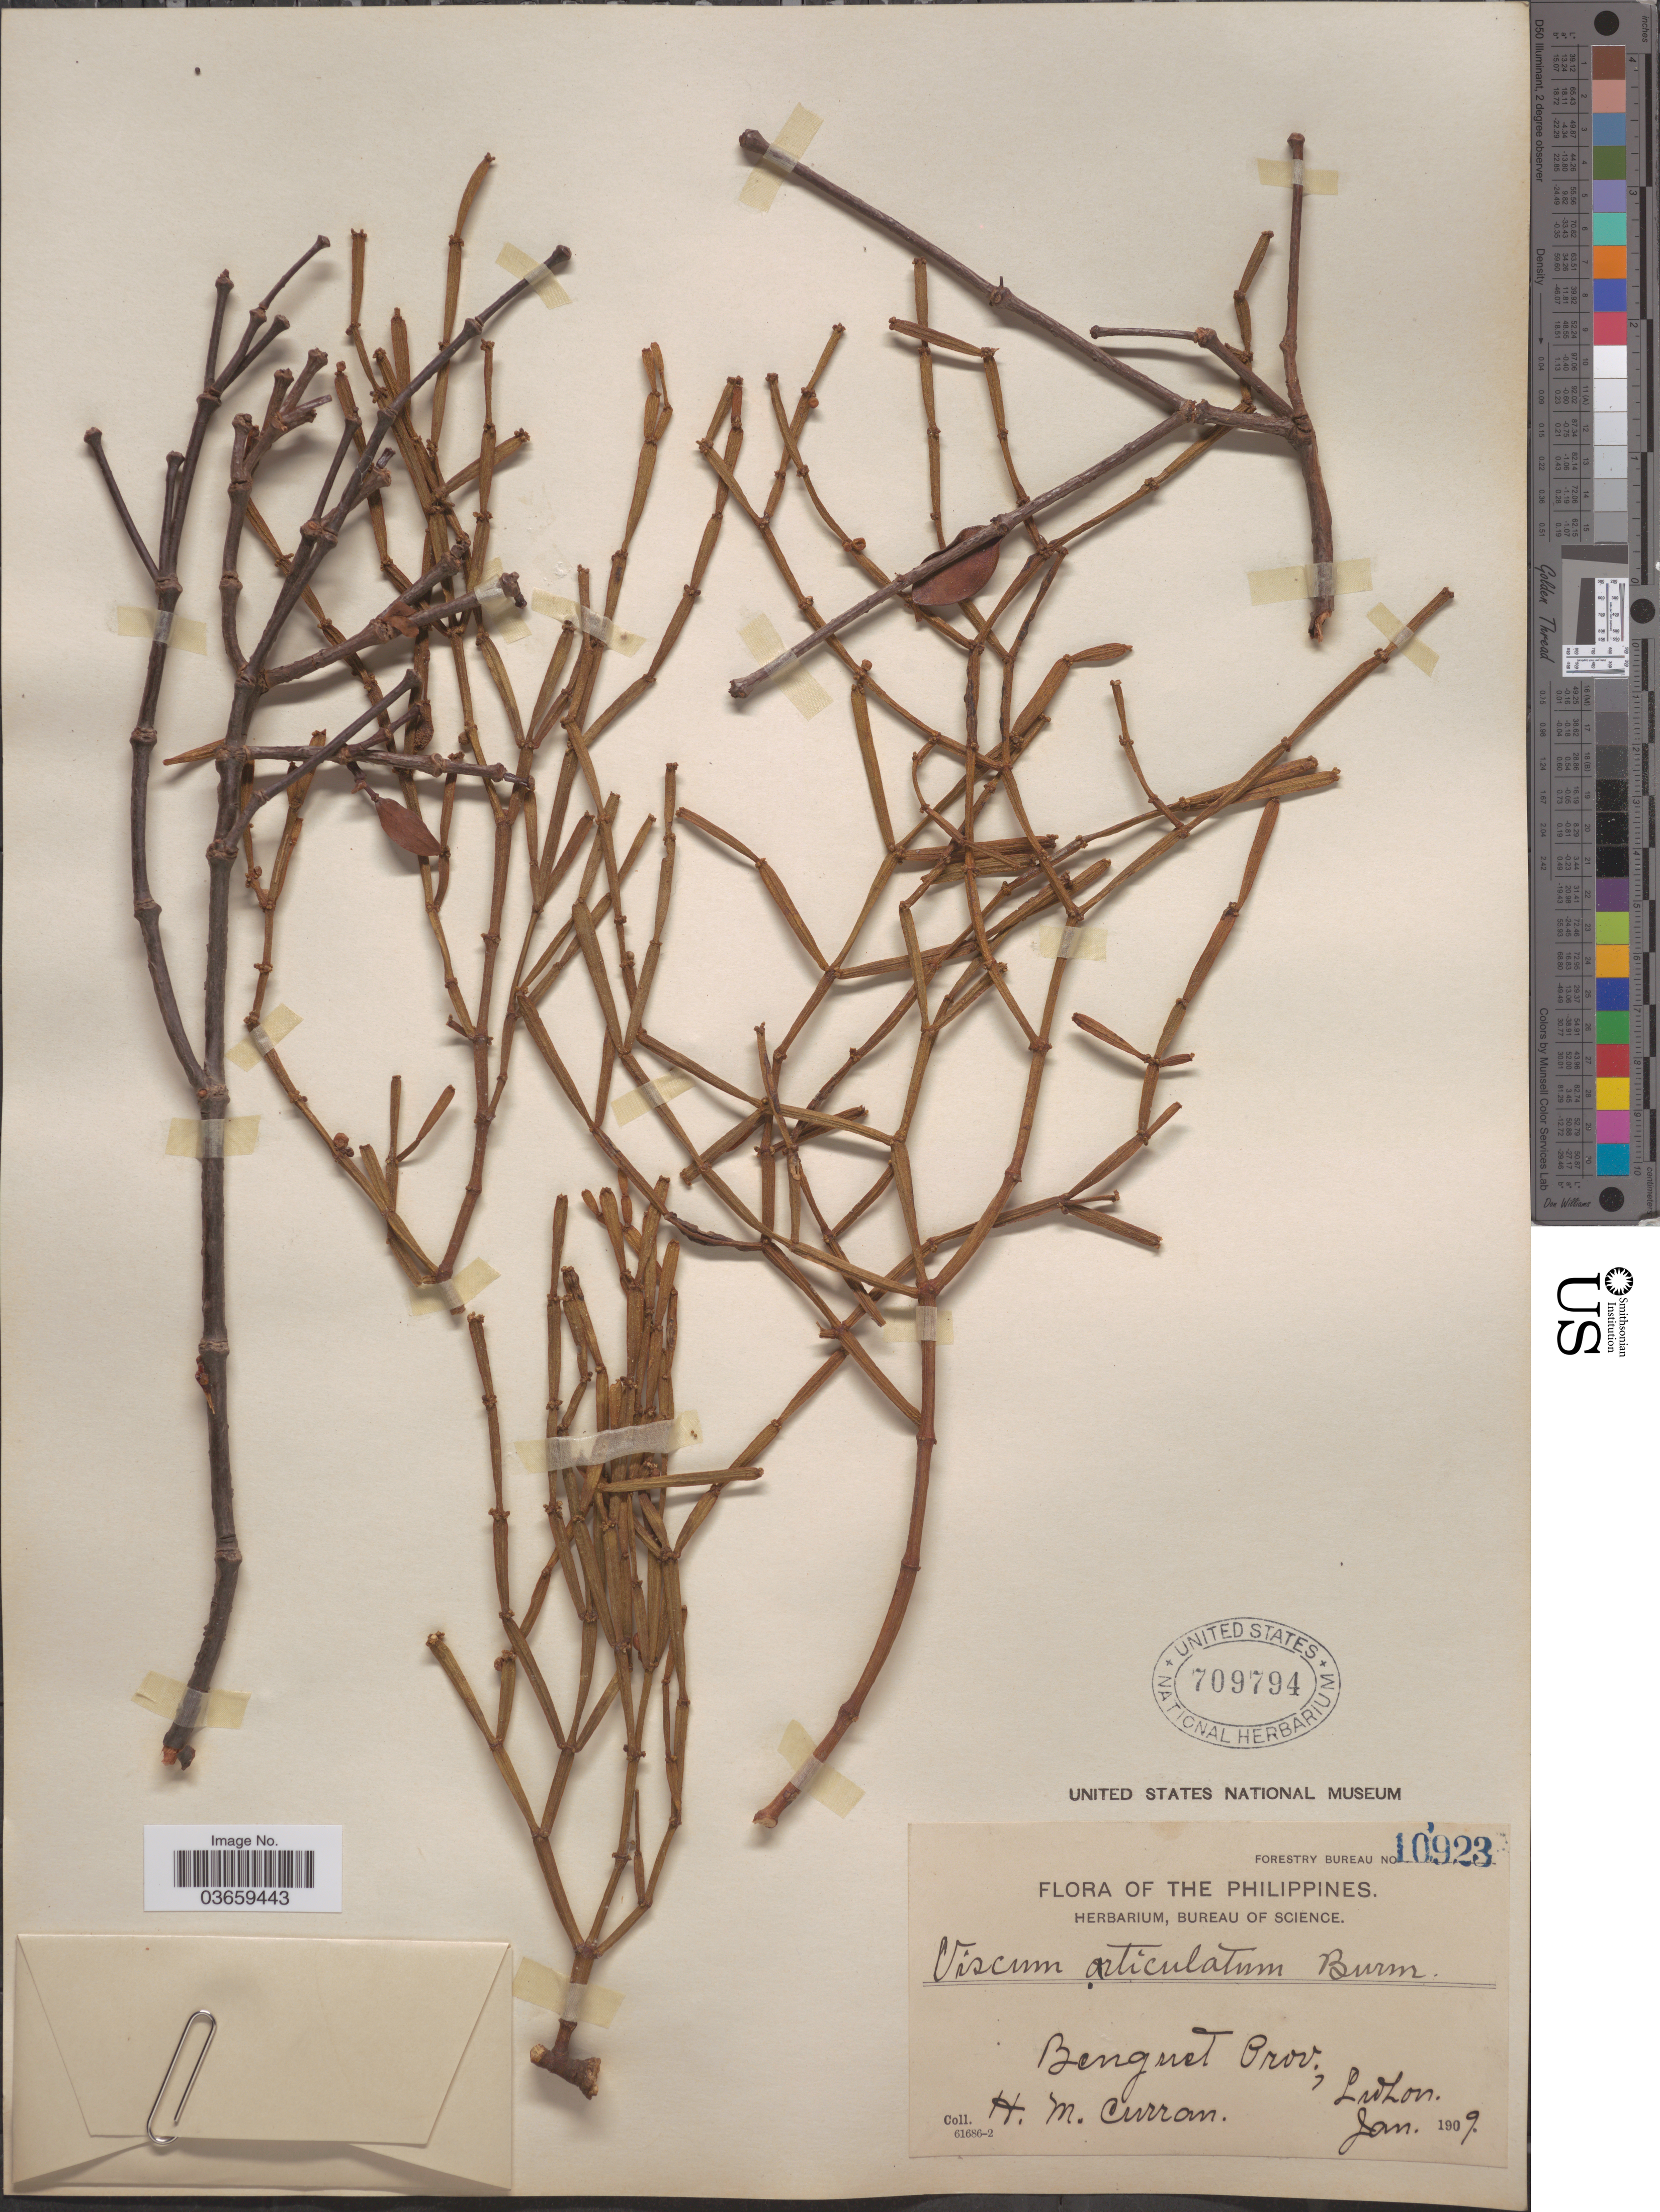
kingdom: Plantae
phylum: Tracheophyta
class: Magnoliopsida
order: Santalales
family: Viscaceae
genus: Viscum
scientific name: Viscum articulatum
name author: Burm. f.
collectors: H. M. Curran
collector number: Forestry Bureau 10923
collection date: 1909-01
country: Philippines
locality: Benguet Prov., Luzon.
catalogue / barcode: US 709794